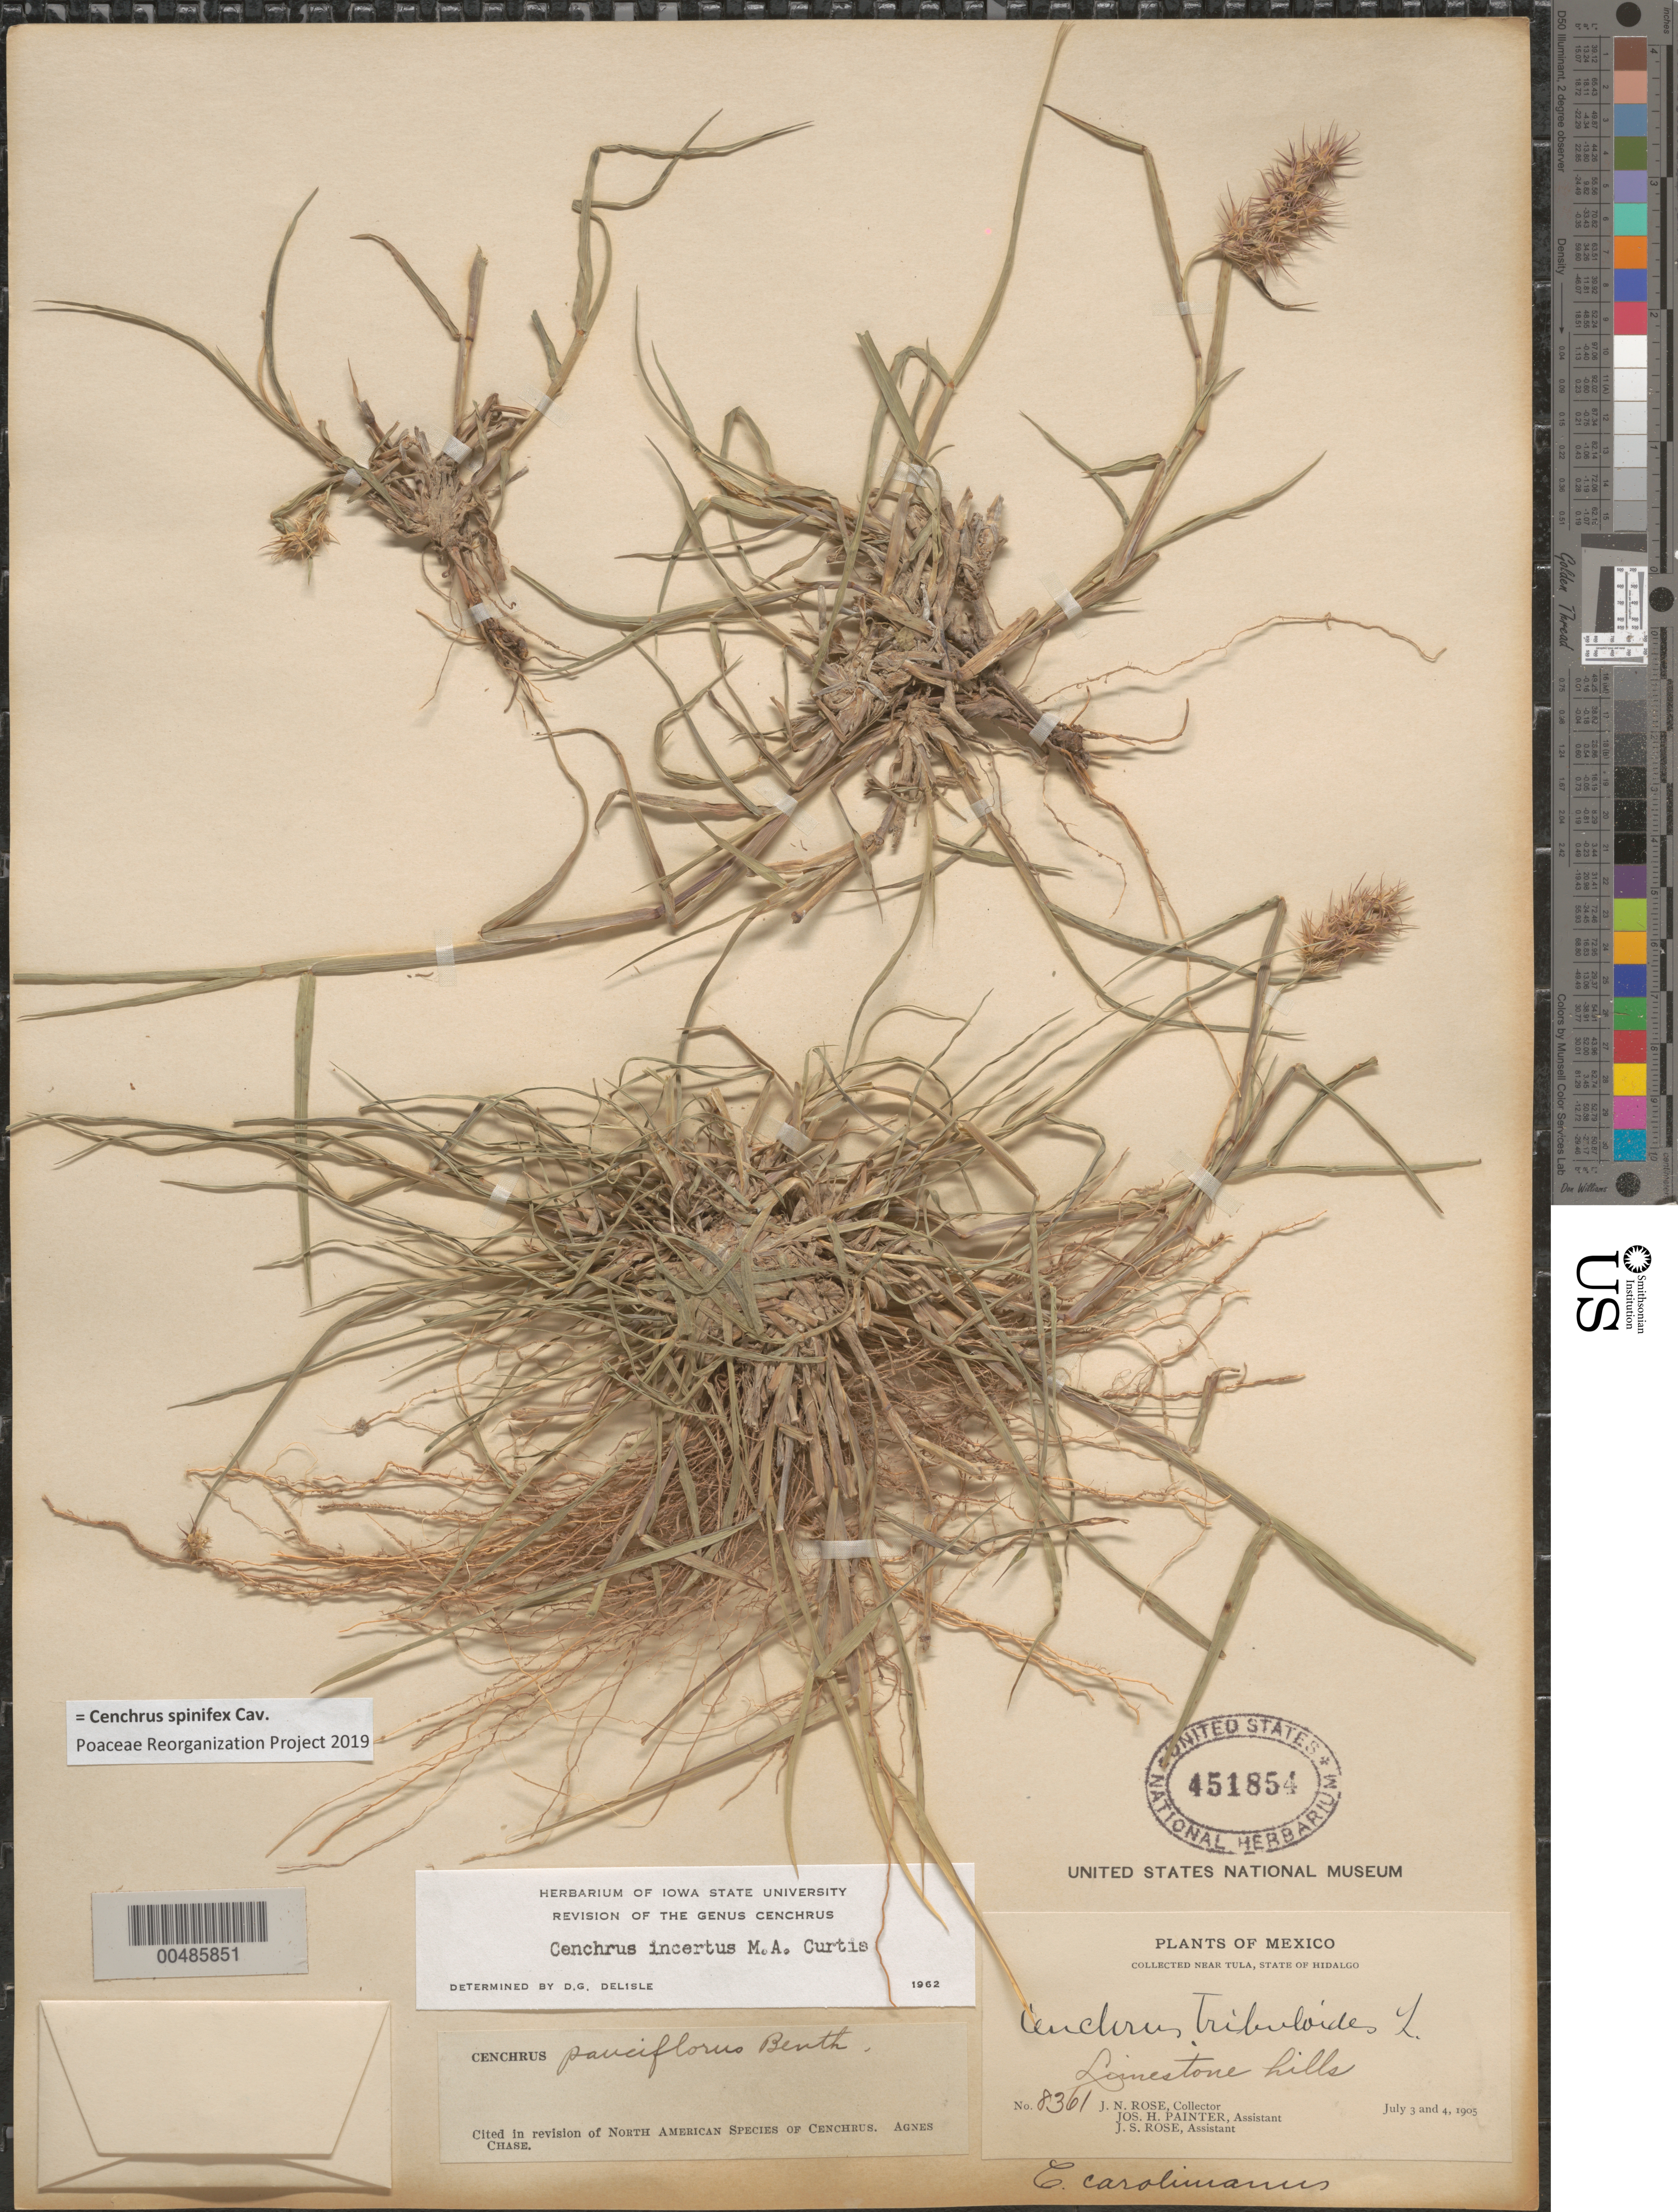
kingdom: Plantae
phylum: Tracheophyta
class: Liliopsida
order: Poales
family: Poaceae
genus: Cenchrus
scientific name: Cenchrus spinifex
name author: Cav.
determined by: Poaceae Reorganization Project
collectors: J. N. Rose, J. H. Painter & J. S. Rose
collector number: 8361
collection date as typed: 3 Jul 1905 to 4 Jul 1905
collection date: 1905-07-03/1905-07-04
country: Mexico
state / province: Hidalgo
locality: Near Tula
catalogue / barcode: US 451854